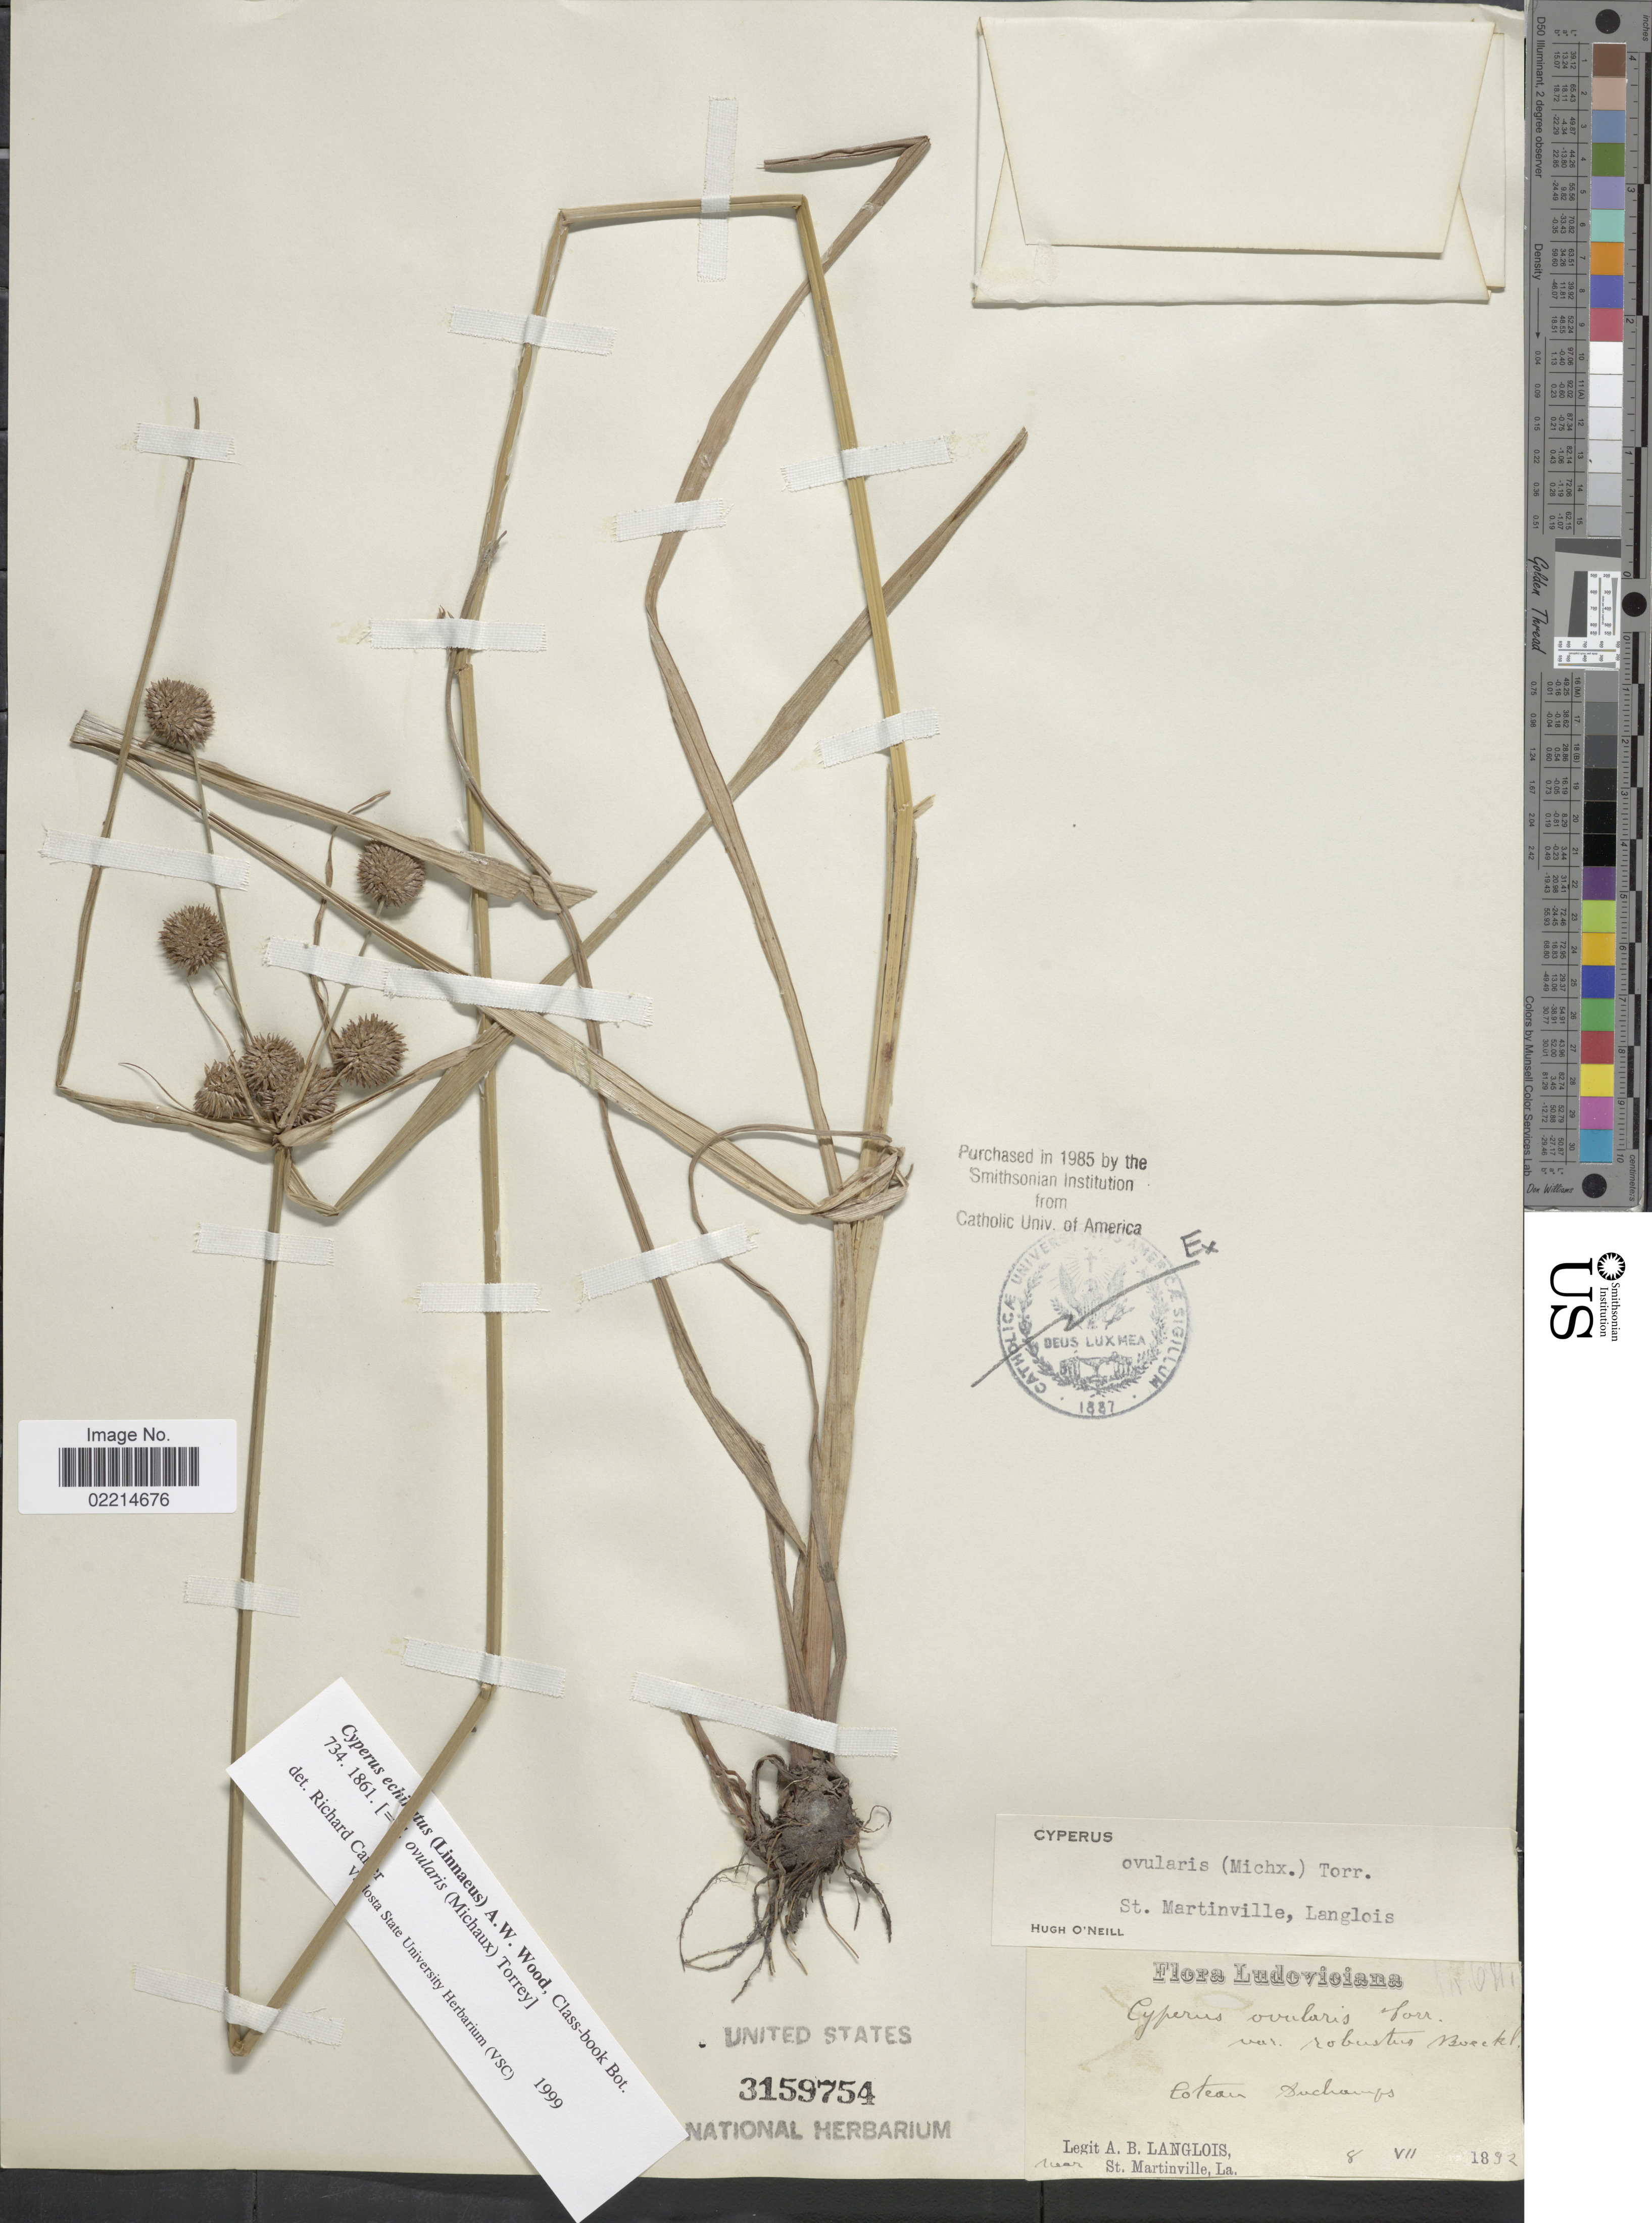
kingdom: Plantae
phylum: Tracheophyta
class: Liliopsida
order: Poales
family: Cyperaceae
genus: Cyperus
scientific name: Cyperus echinatus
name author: (L.) Alph. Wood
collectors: A. Langlois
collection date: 1892-07-08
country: United States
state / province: Louisiana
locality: Coteau Duchamps. Near St. Martinville, La.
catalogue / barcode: US 3159754